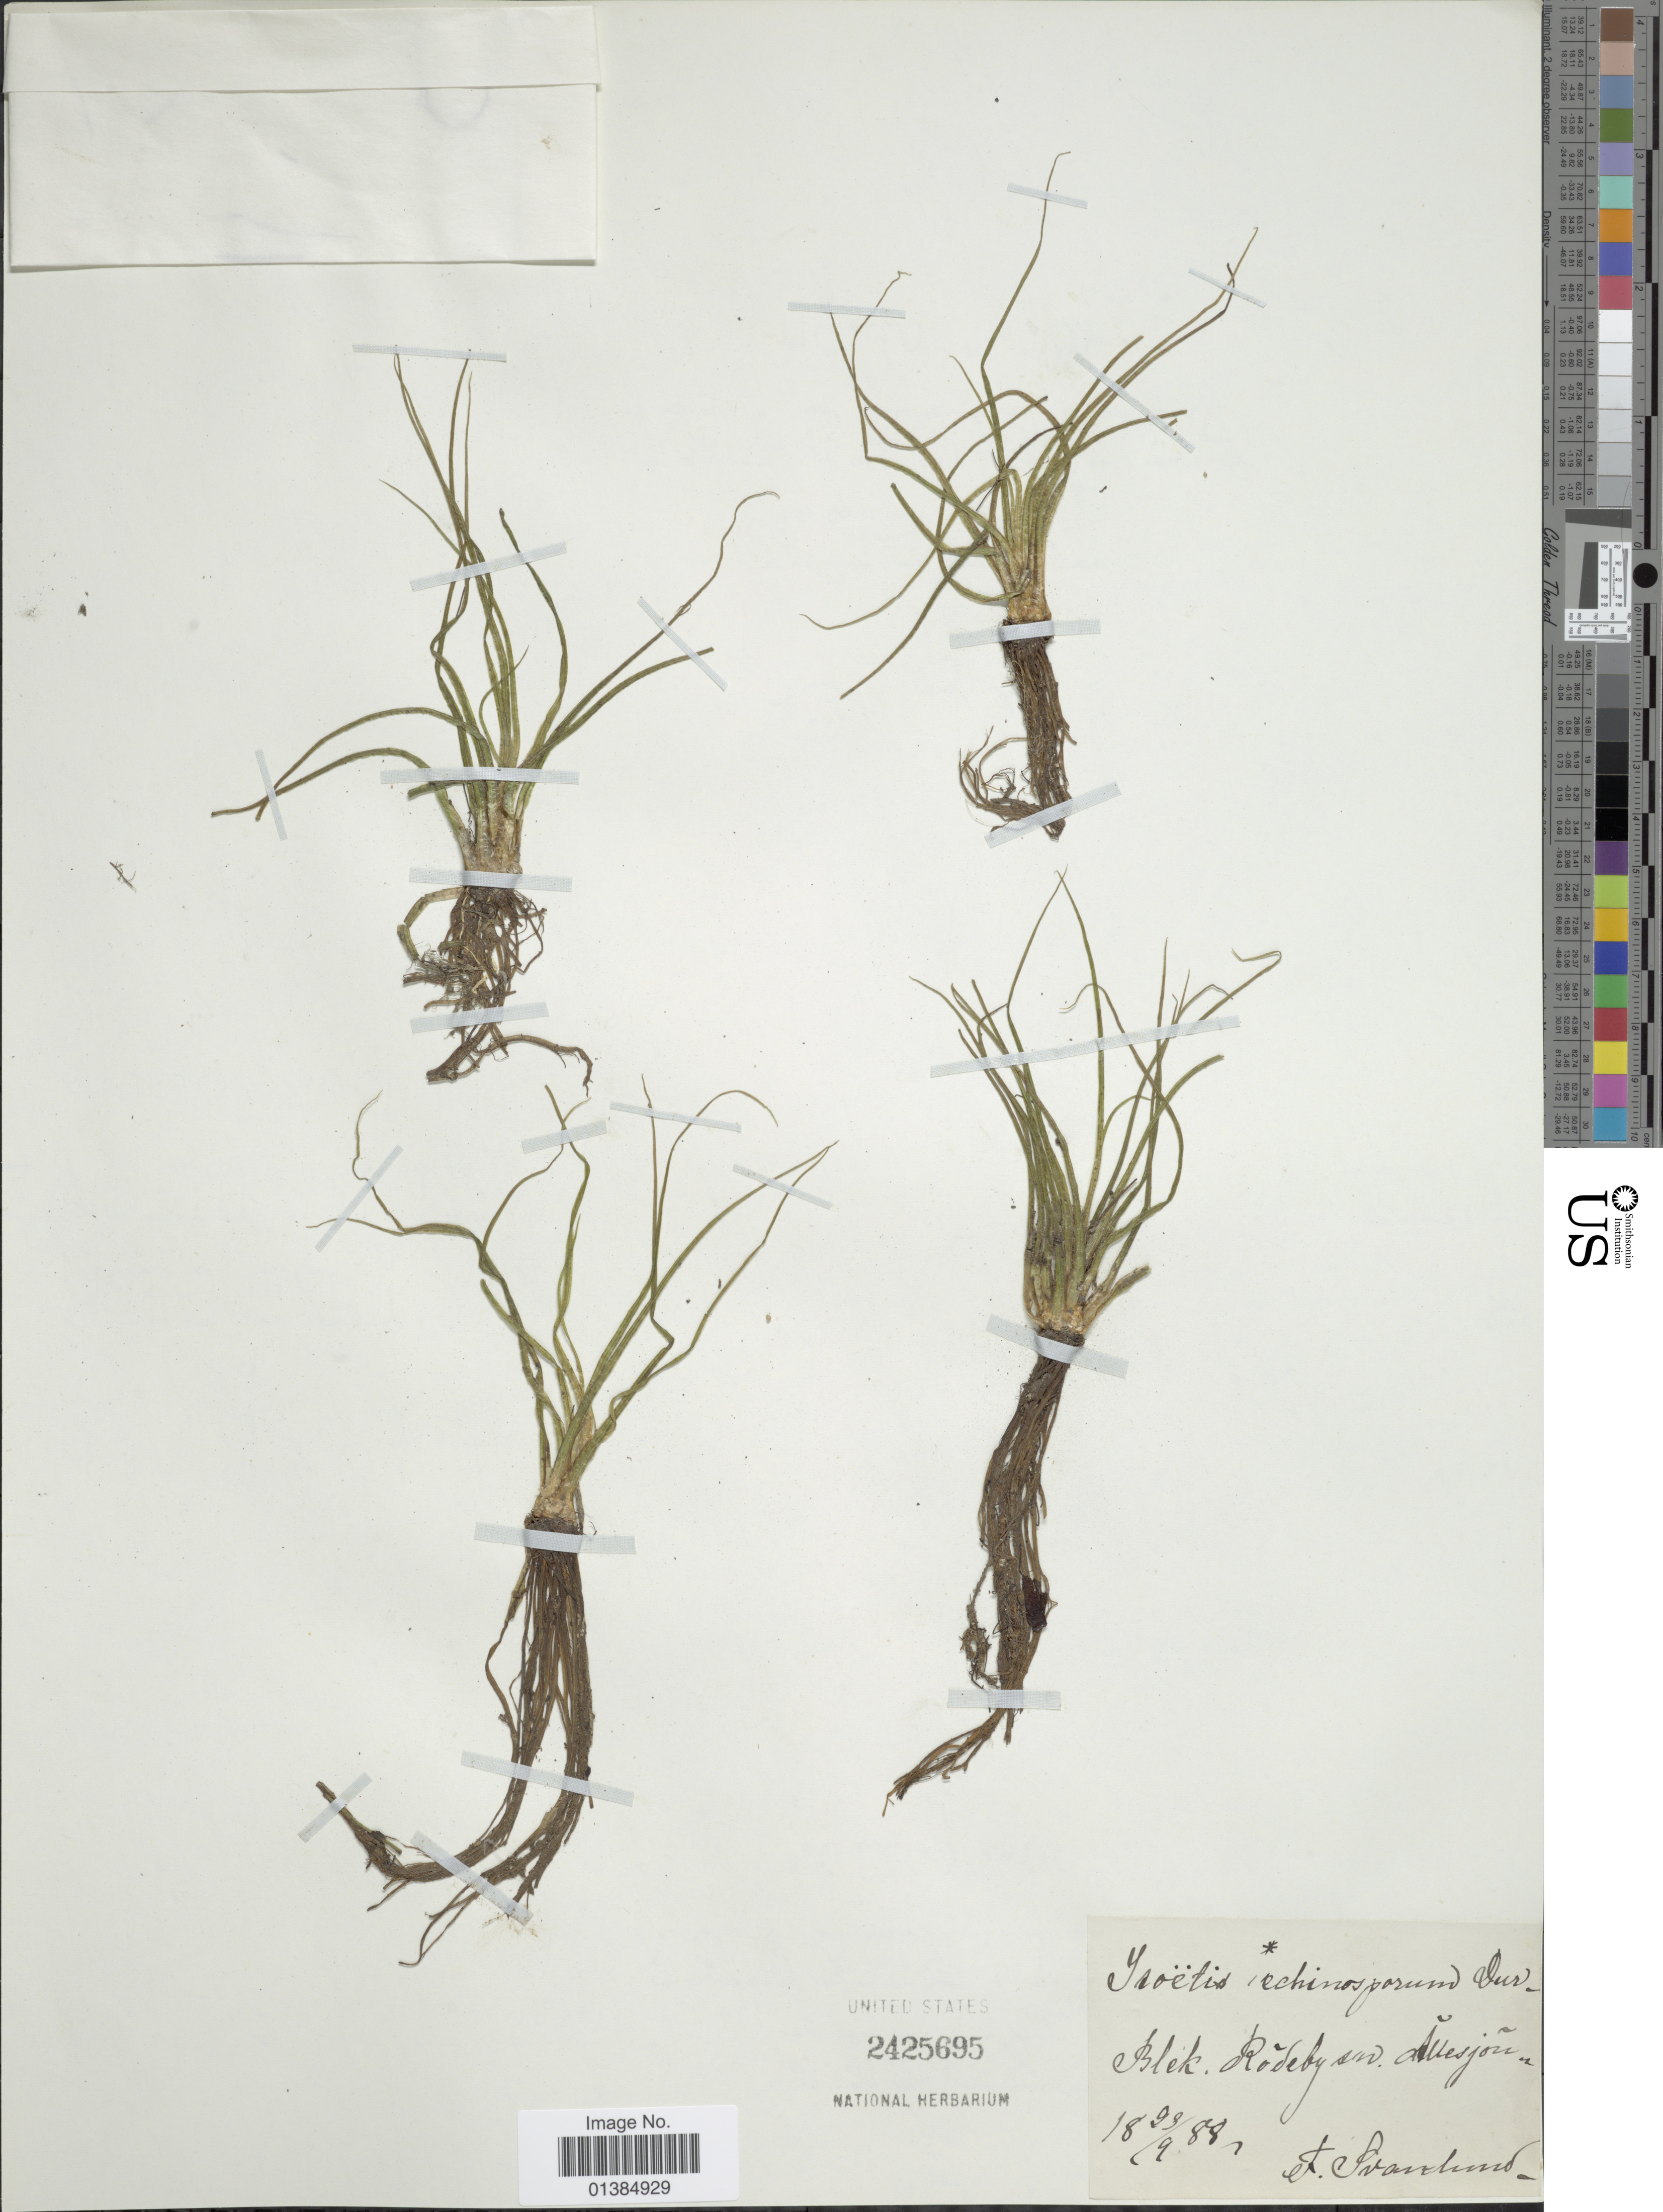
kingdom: Plantae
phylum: Tracheophyta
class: Lycopodiopsida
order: Isoetales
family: Isoetaceae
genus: Isoetes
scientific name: Isoetes echinospora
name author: Durieu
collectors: F. Svanlund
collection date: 1888-09-23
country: Sweden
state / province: Blekinge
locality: Blek, Rödeby sin Allesjön. [interpreted]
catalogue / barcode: US 2425695